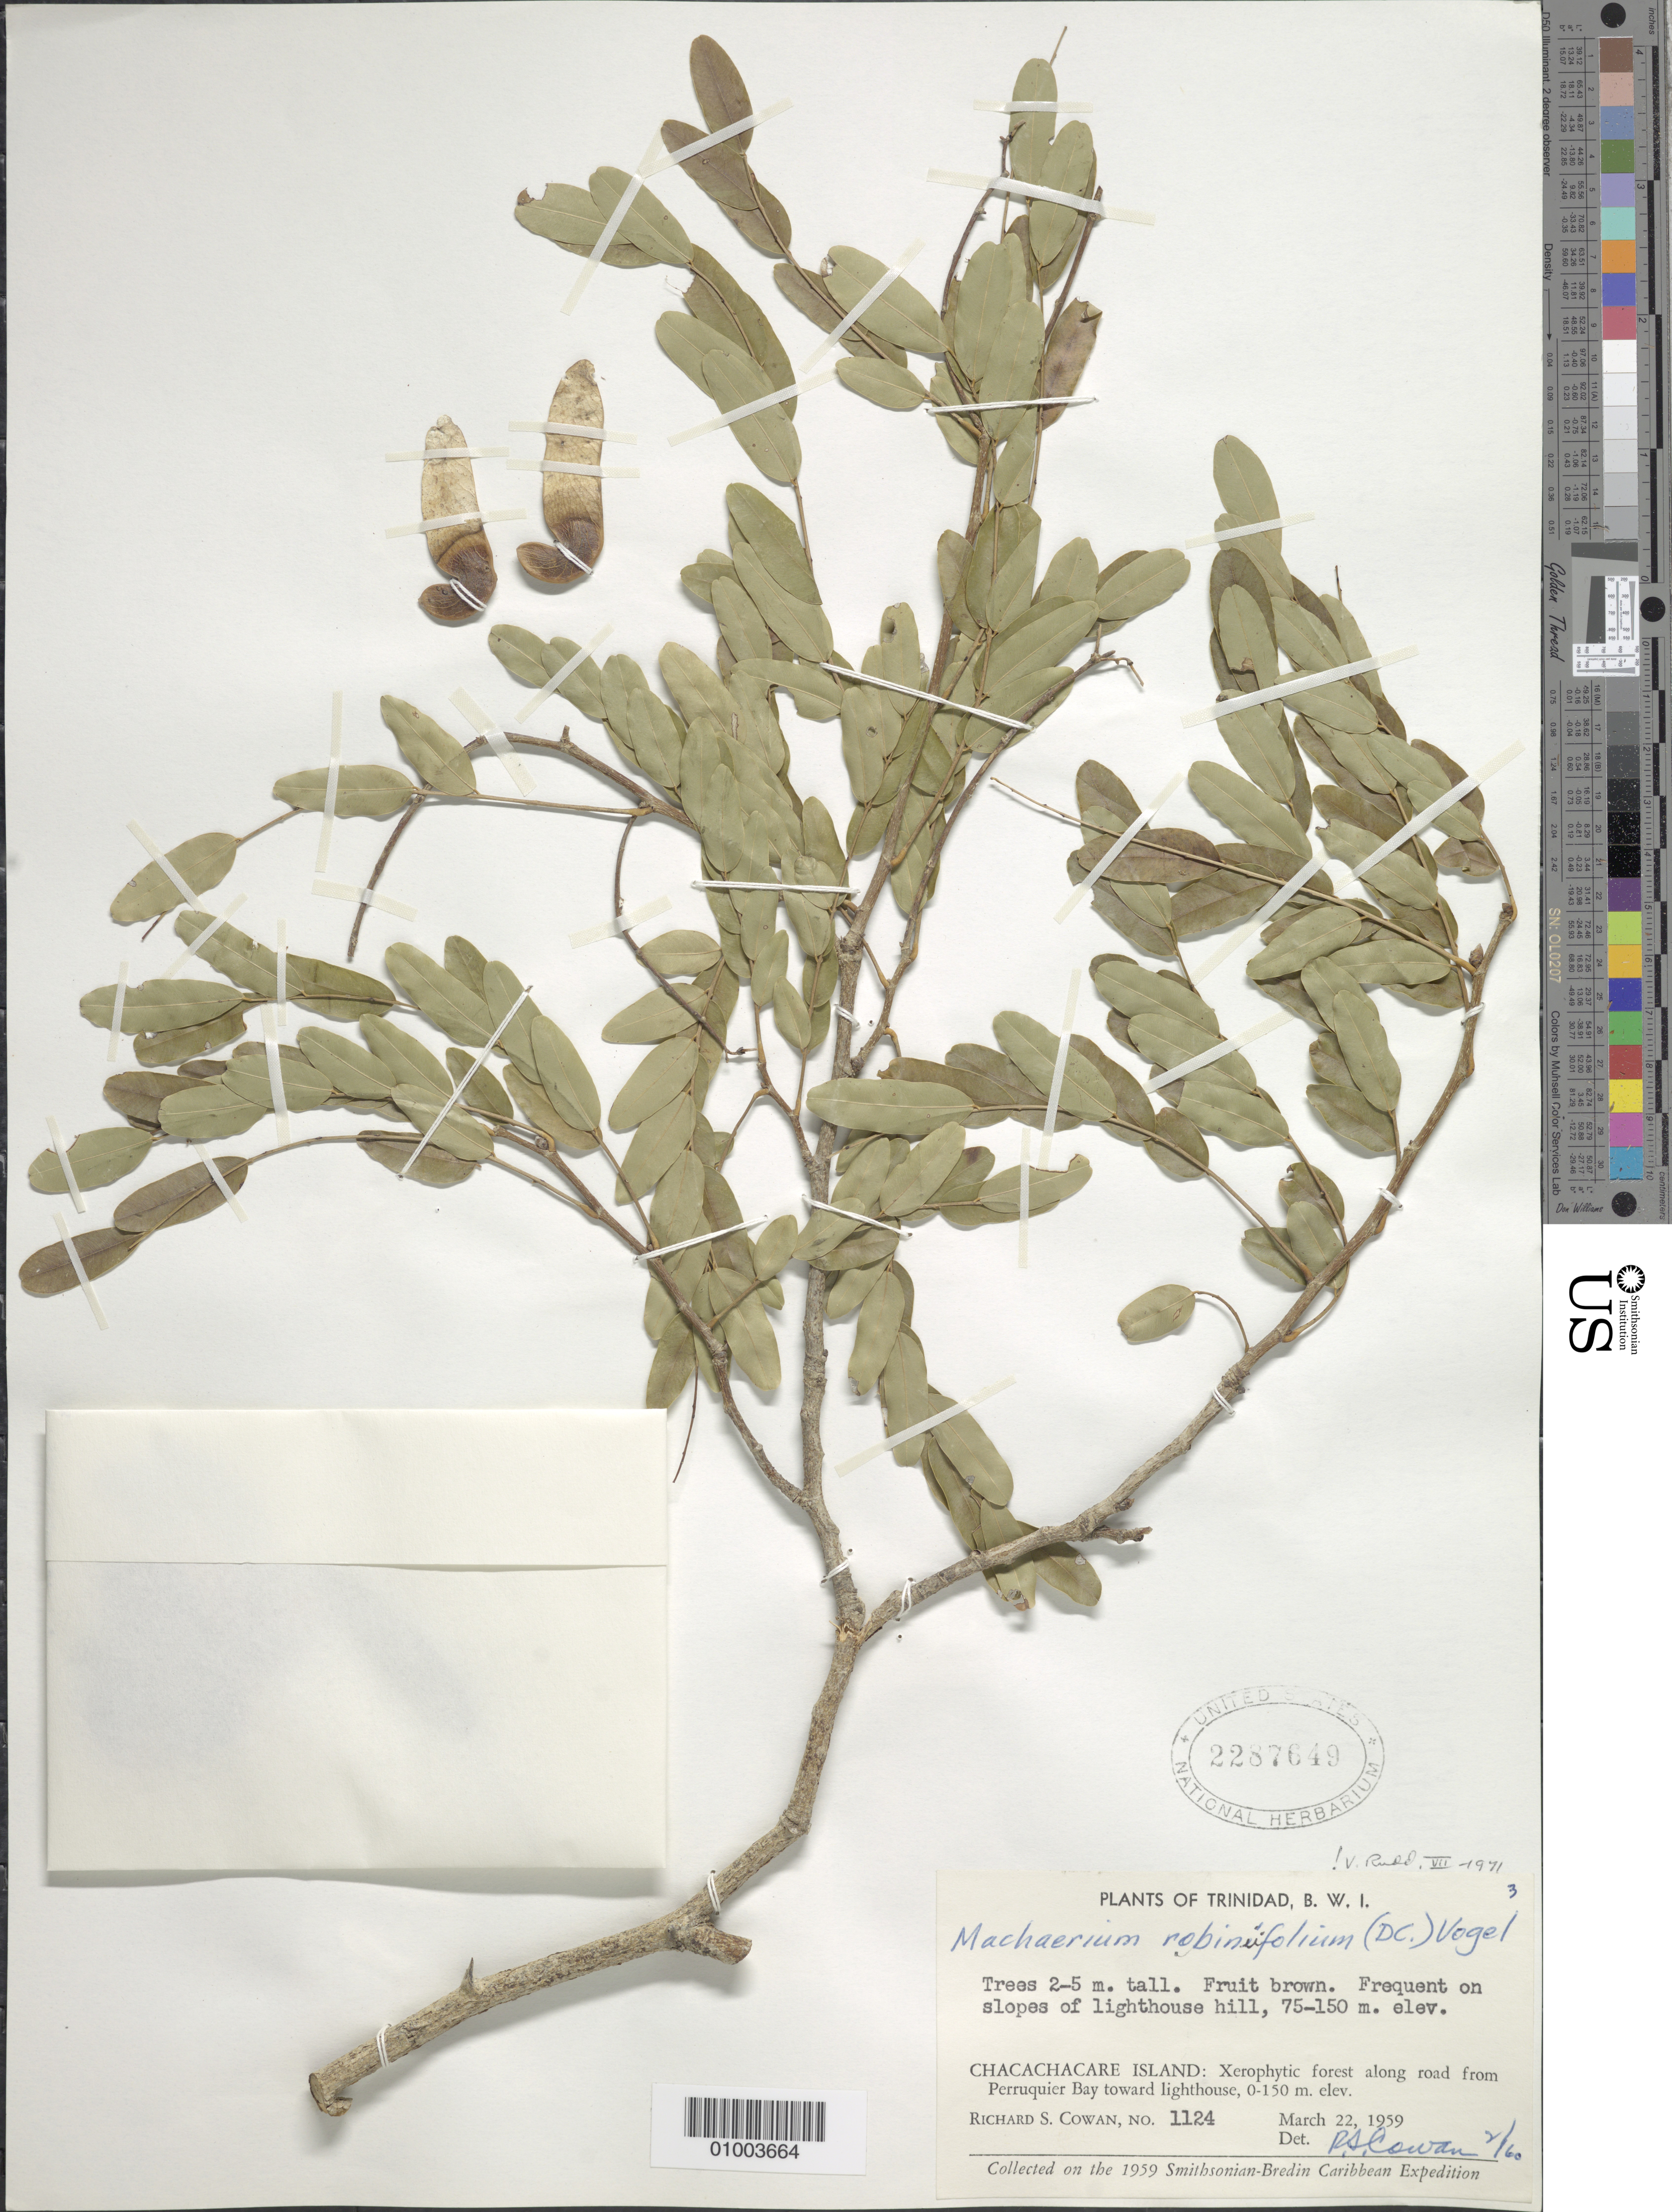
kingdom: Plantae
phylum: Tracheophyta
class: Magnoliopsida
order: Fabales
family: Fabaceae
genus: Machaerium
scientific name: Machaerium robinifolium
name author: (DC.) Vogel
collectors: R. S. Cowan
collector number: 1124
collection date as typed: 22 Mar 1959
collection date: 1959-03-22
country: Trinidad and Tobago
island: Chacachacare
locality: Chacachacare Island: Xerophytic forest along road from Perruquier Bay toward lighthouse. Trees 2-5 m tall. Fruit brown. Frequent on slopes of lighthouse hill.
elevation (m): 0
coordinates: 0 N, 0 E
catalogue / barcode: US 2287649